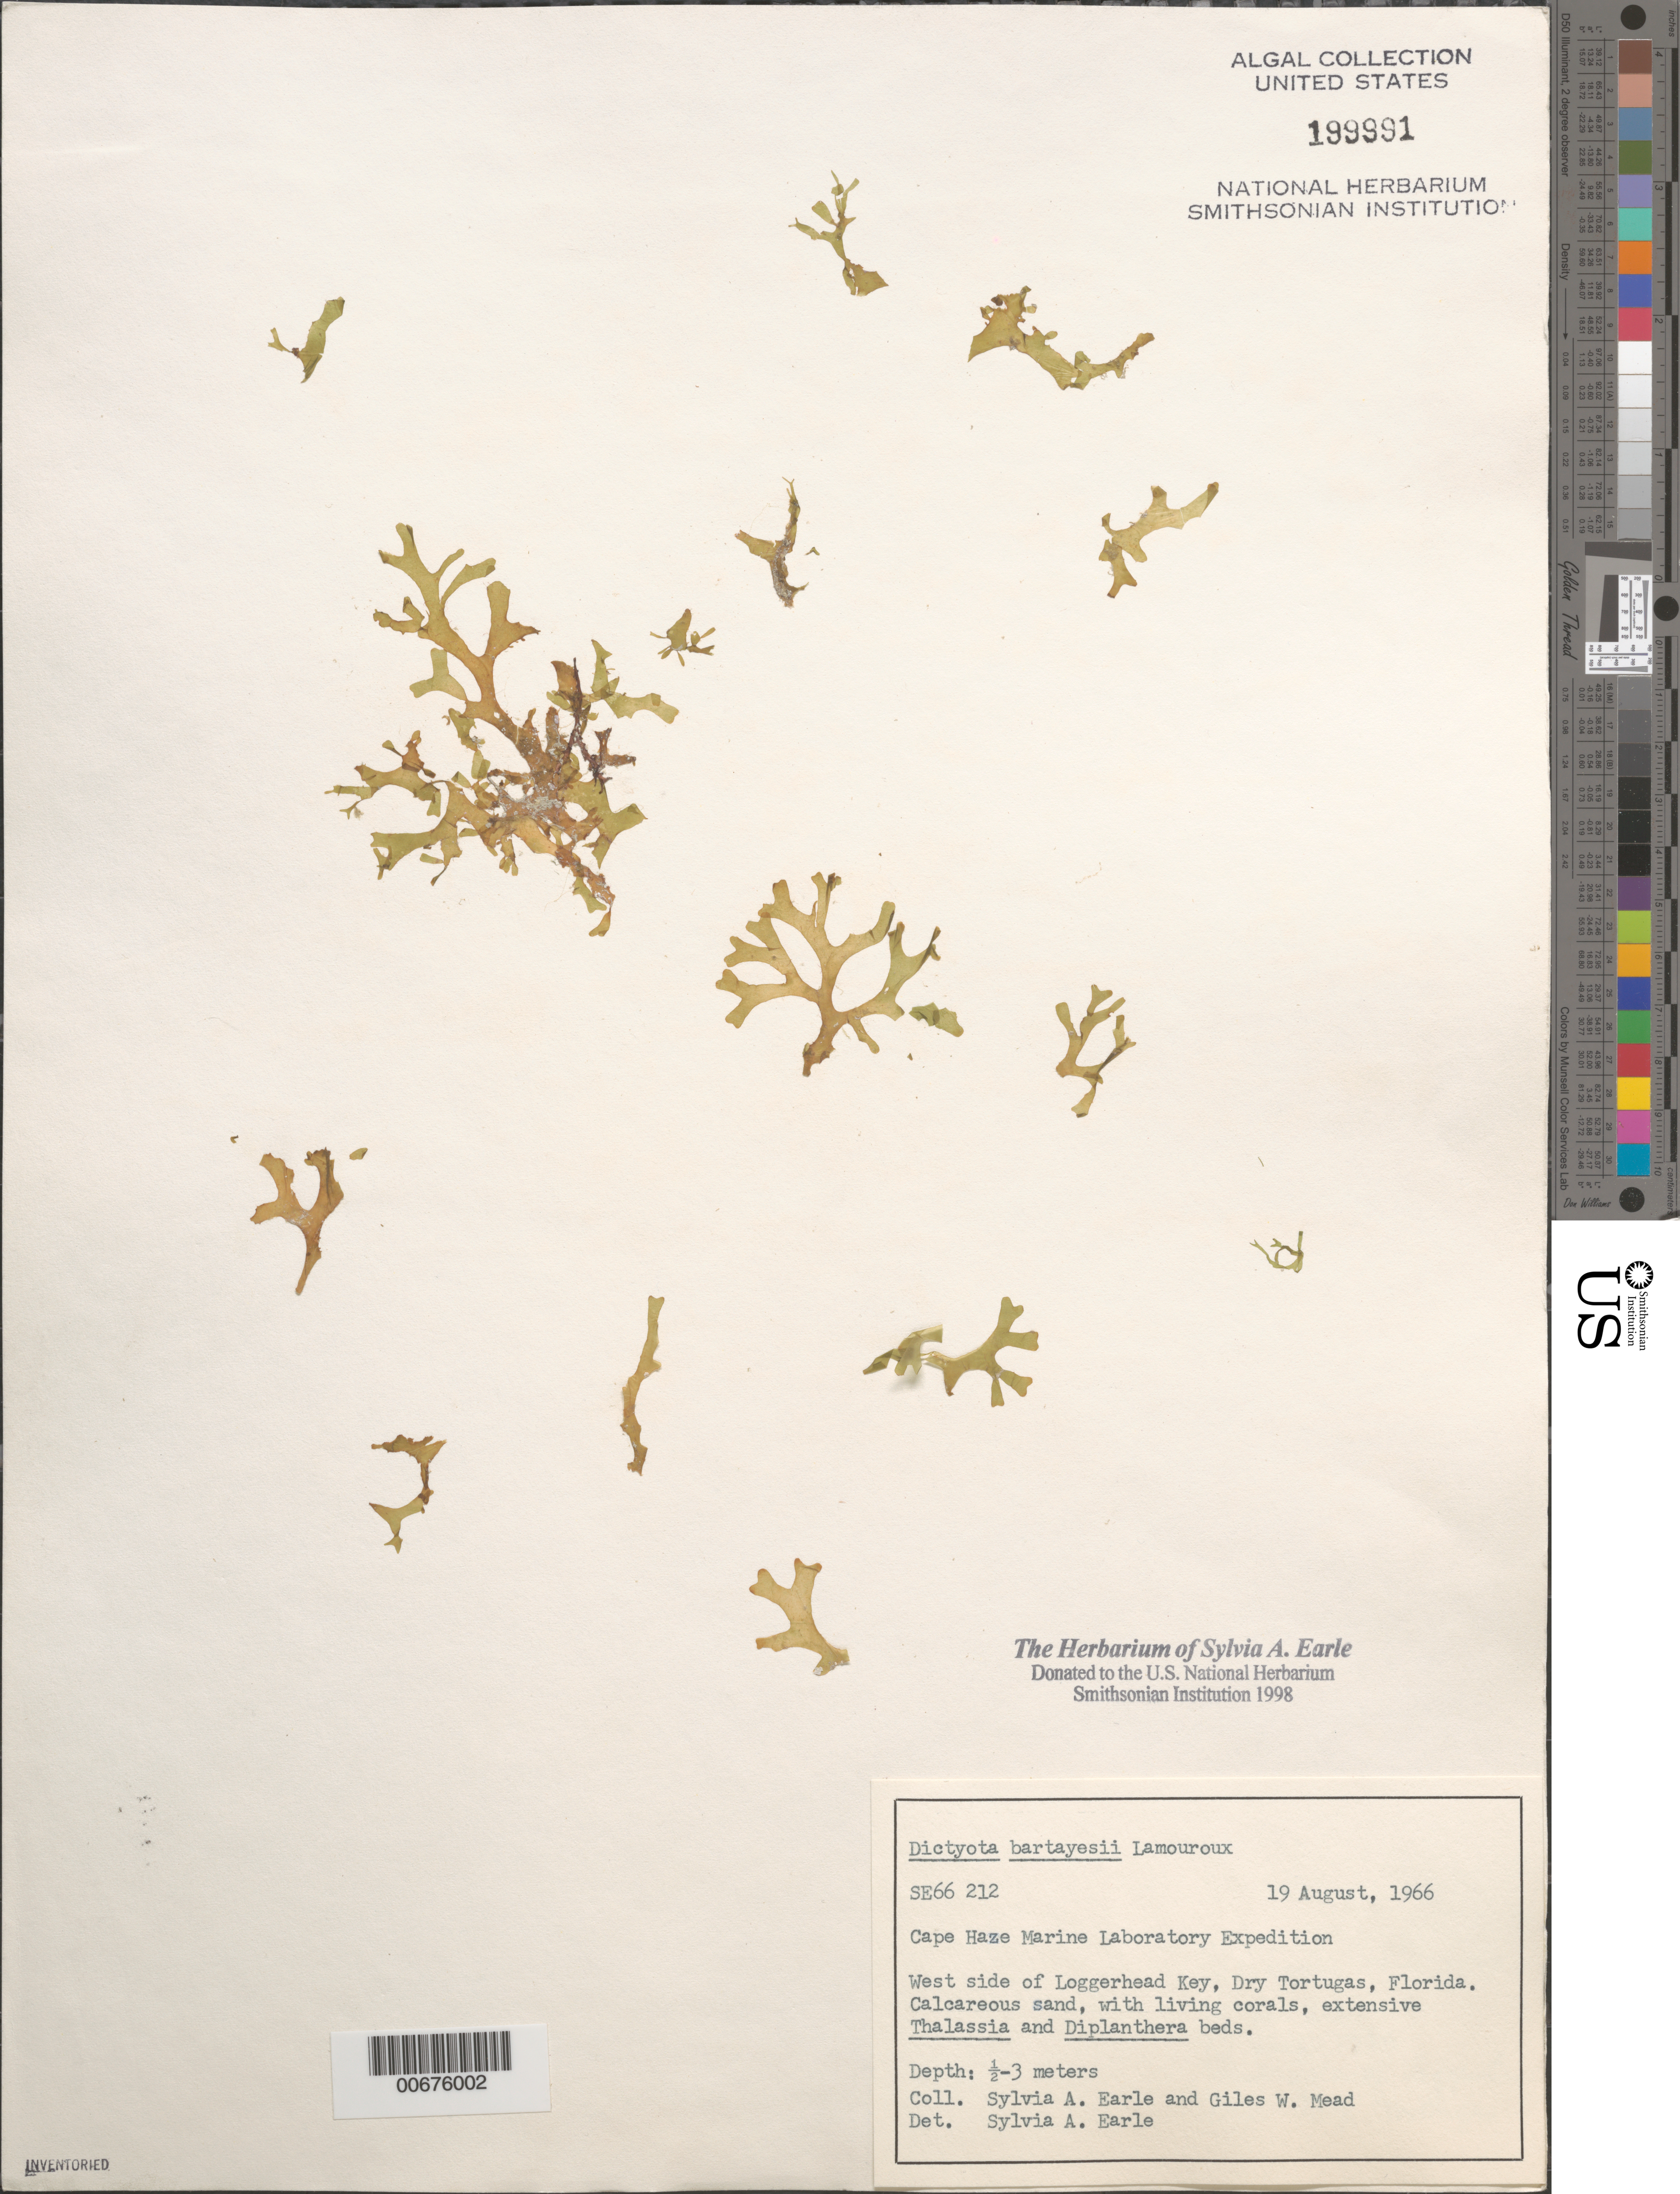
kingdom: Chromista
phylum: Ochrophyta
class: Phaeophyceae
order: Dictyotales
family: Dictyotaceae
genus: Dictyota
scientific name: Dictyota bartayresiana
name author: J.V.Lamouroux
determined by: Earle, S. A.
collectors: S. A. Earle & G. W. Mead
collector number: Se 66212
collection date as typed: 19 Aug 1966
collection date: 1966-08-19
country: United States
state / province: Florida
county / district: Monroe County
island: Loggerhead Key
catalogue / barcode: US 199991